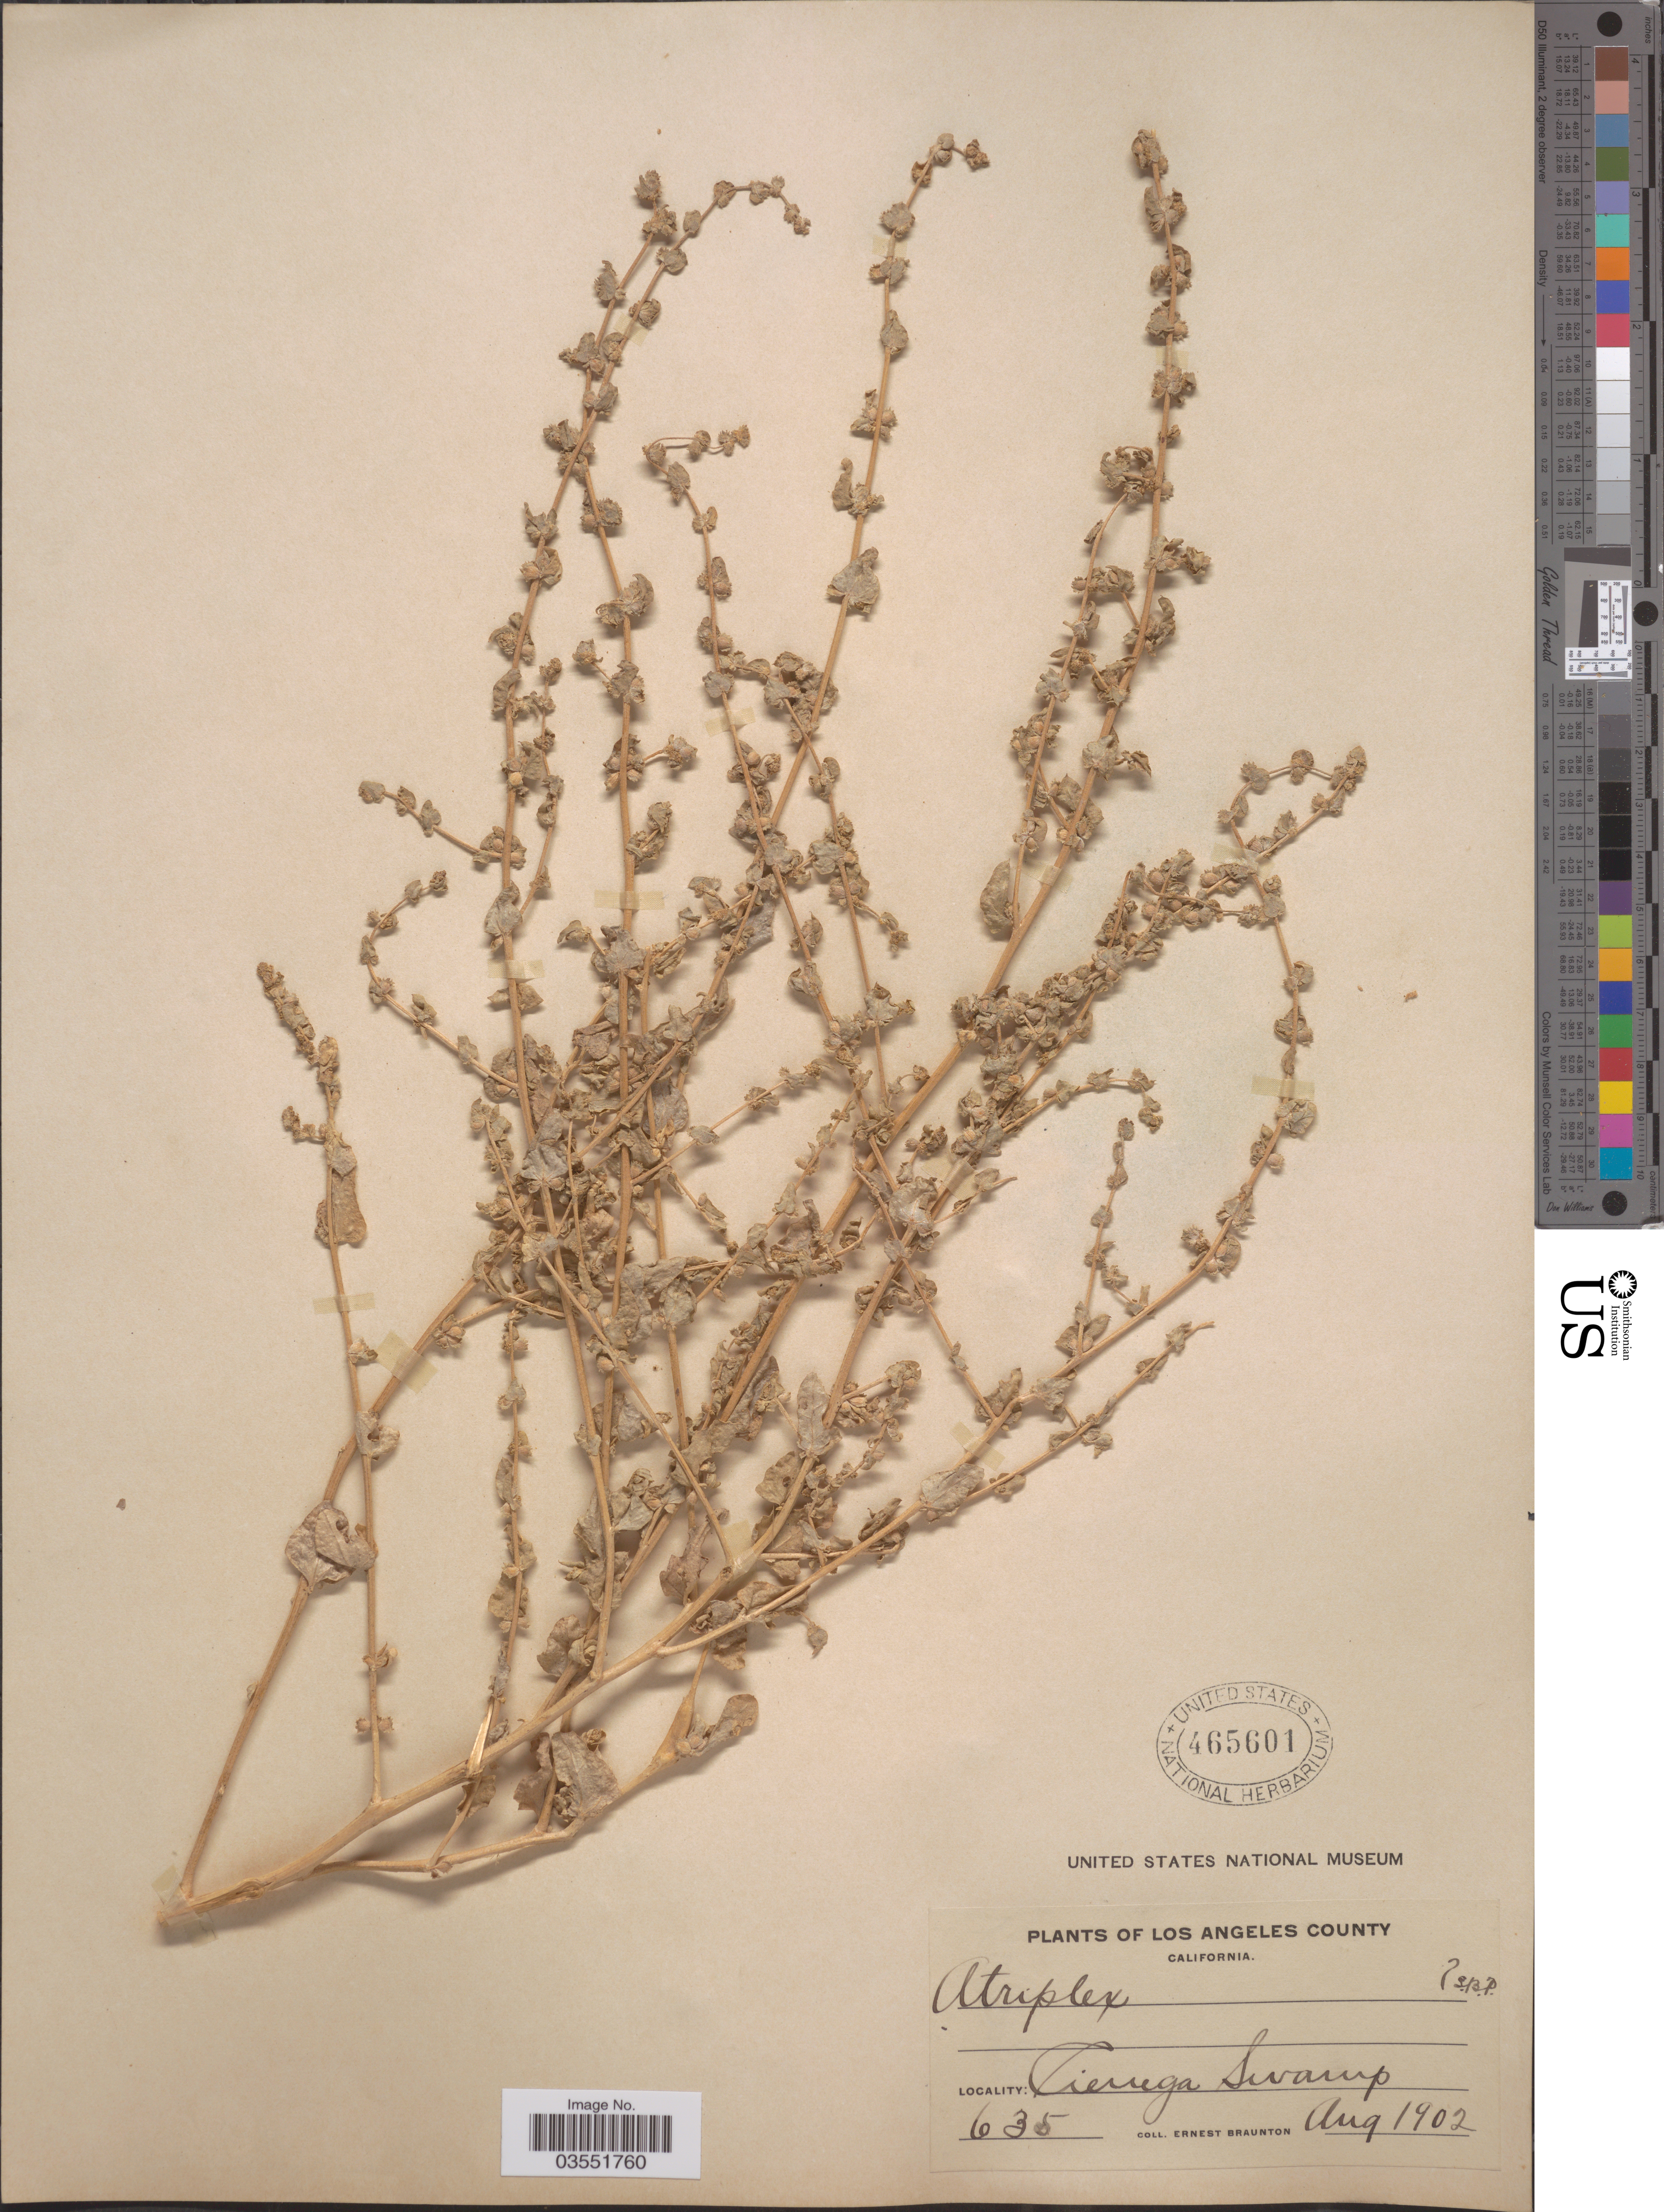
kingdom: Plantae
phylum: Tracheophyta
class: Magnoliopsida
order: Caryophyllales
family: Amaranthaceae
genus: Atriplex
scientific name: Atriplex expansa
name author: S. Watson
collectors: E. Braunton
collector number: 635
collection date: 1902-08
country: United States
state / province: California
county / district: Los Angeles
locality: Los Angeles County. Cienega Swamp.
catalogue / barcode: US 465601